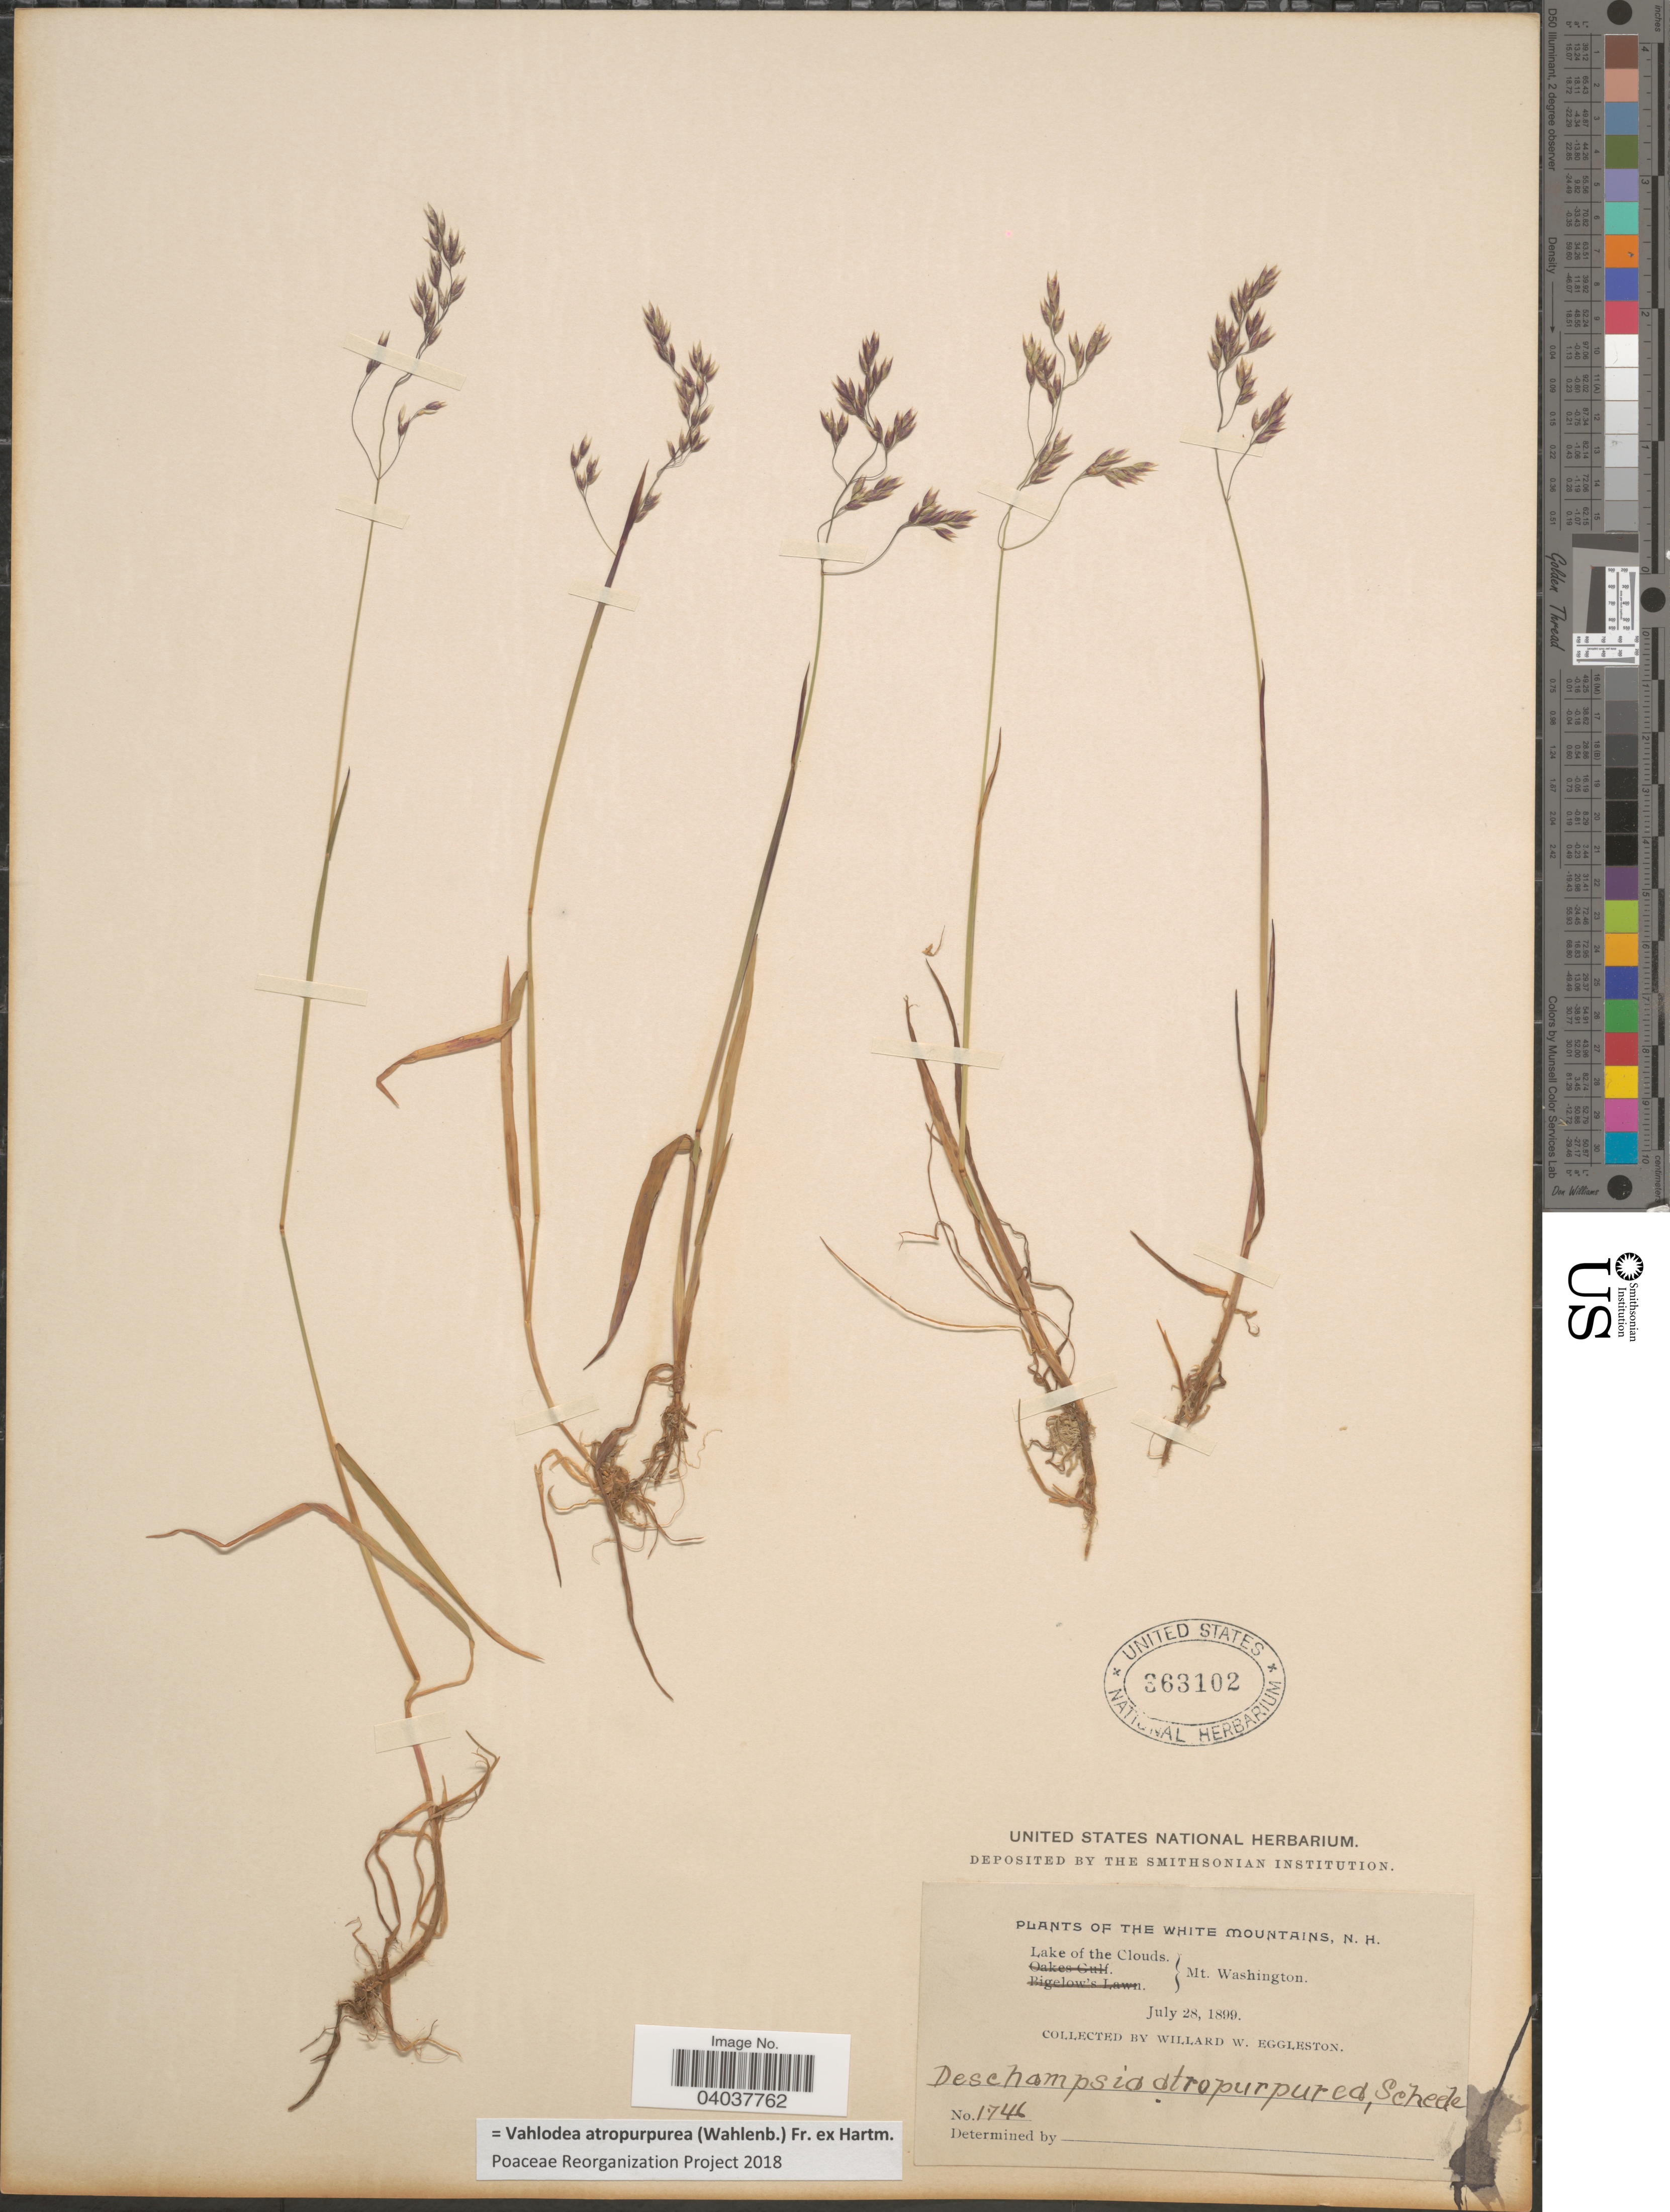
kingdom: Plantae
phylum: Tracheophyta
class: Liliopsida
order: Poales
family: Poaceae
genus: Vahlodea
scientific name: Vahlodea atropurpurea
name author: (Wahlenb.) Fr. ex Hartm.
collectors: W. W. Eggleston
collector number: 1746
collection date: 1899-07-28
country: United States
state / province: New Hampshire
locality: The White Mountains. Lake of the Clouds. Mt. Washington.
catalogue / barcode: US 363102